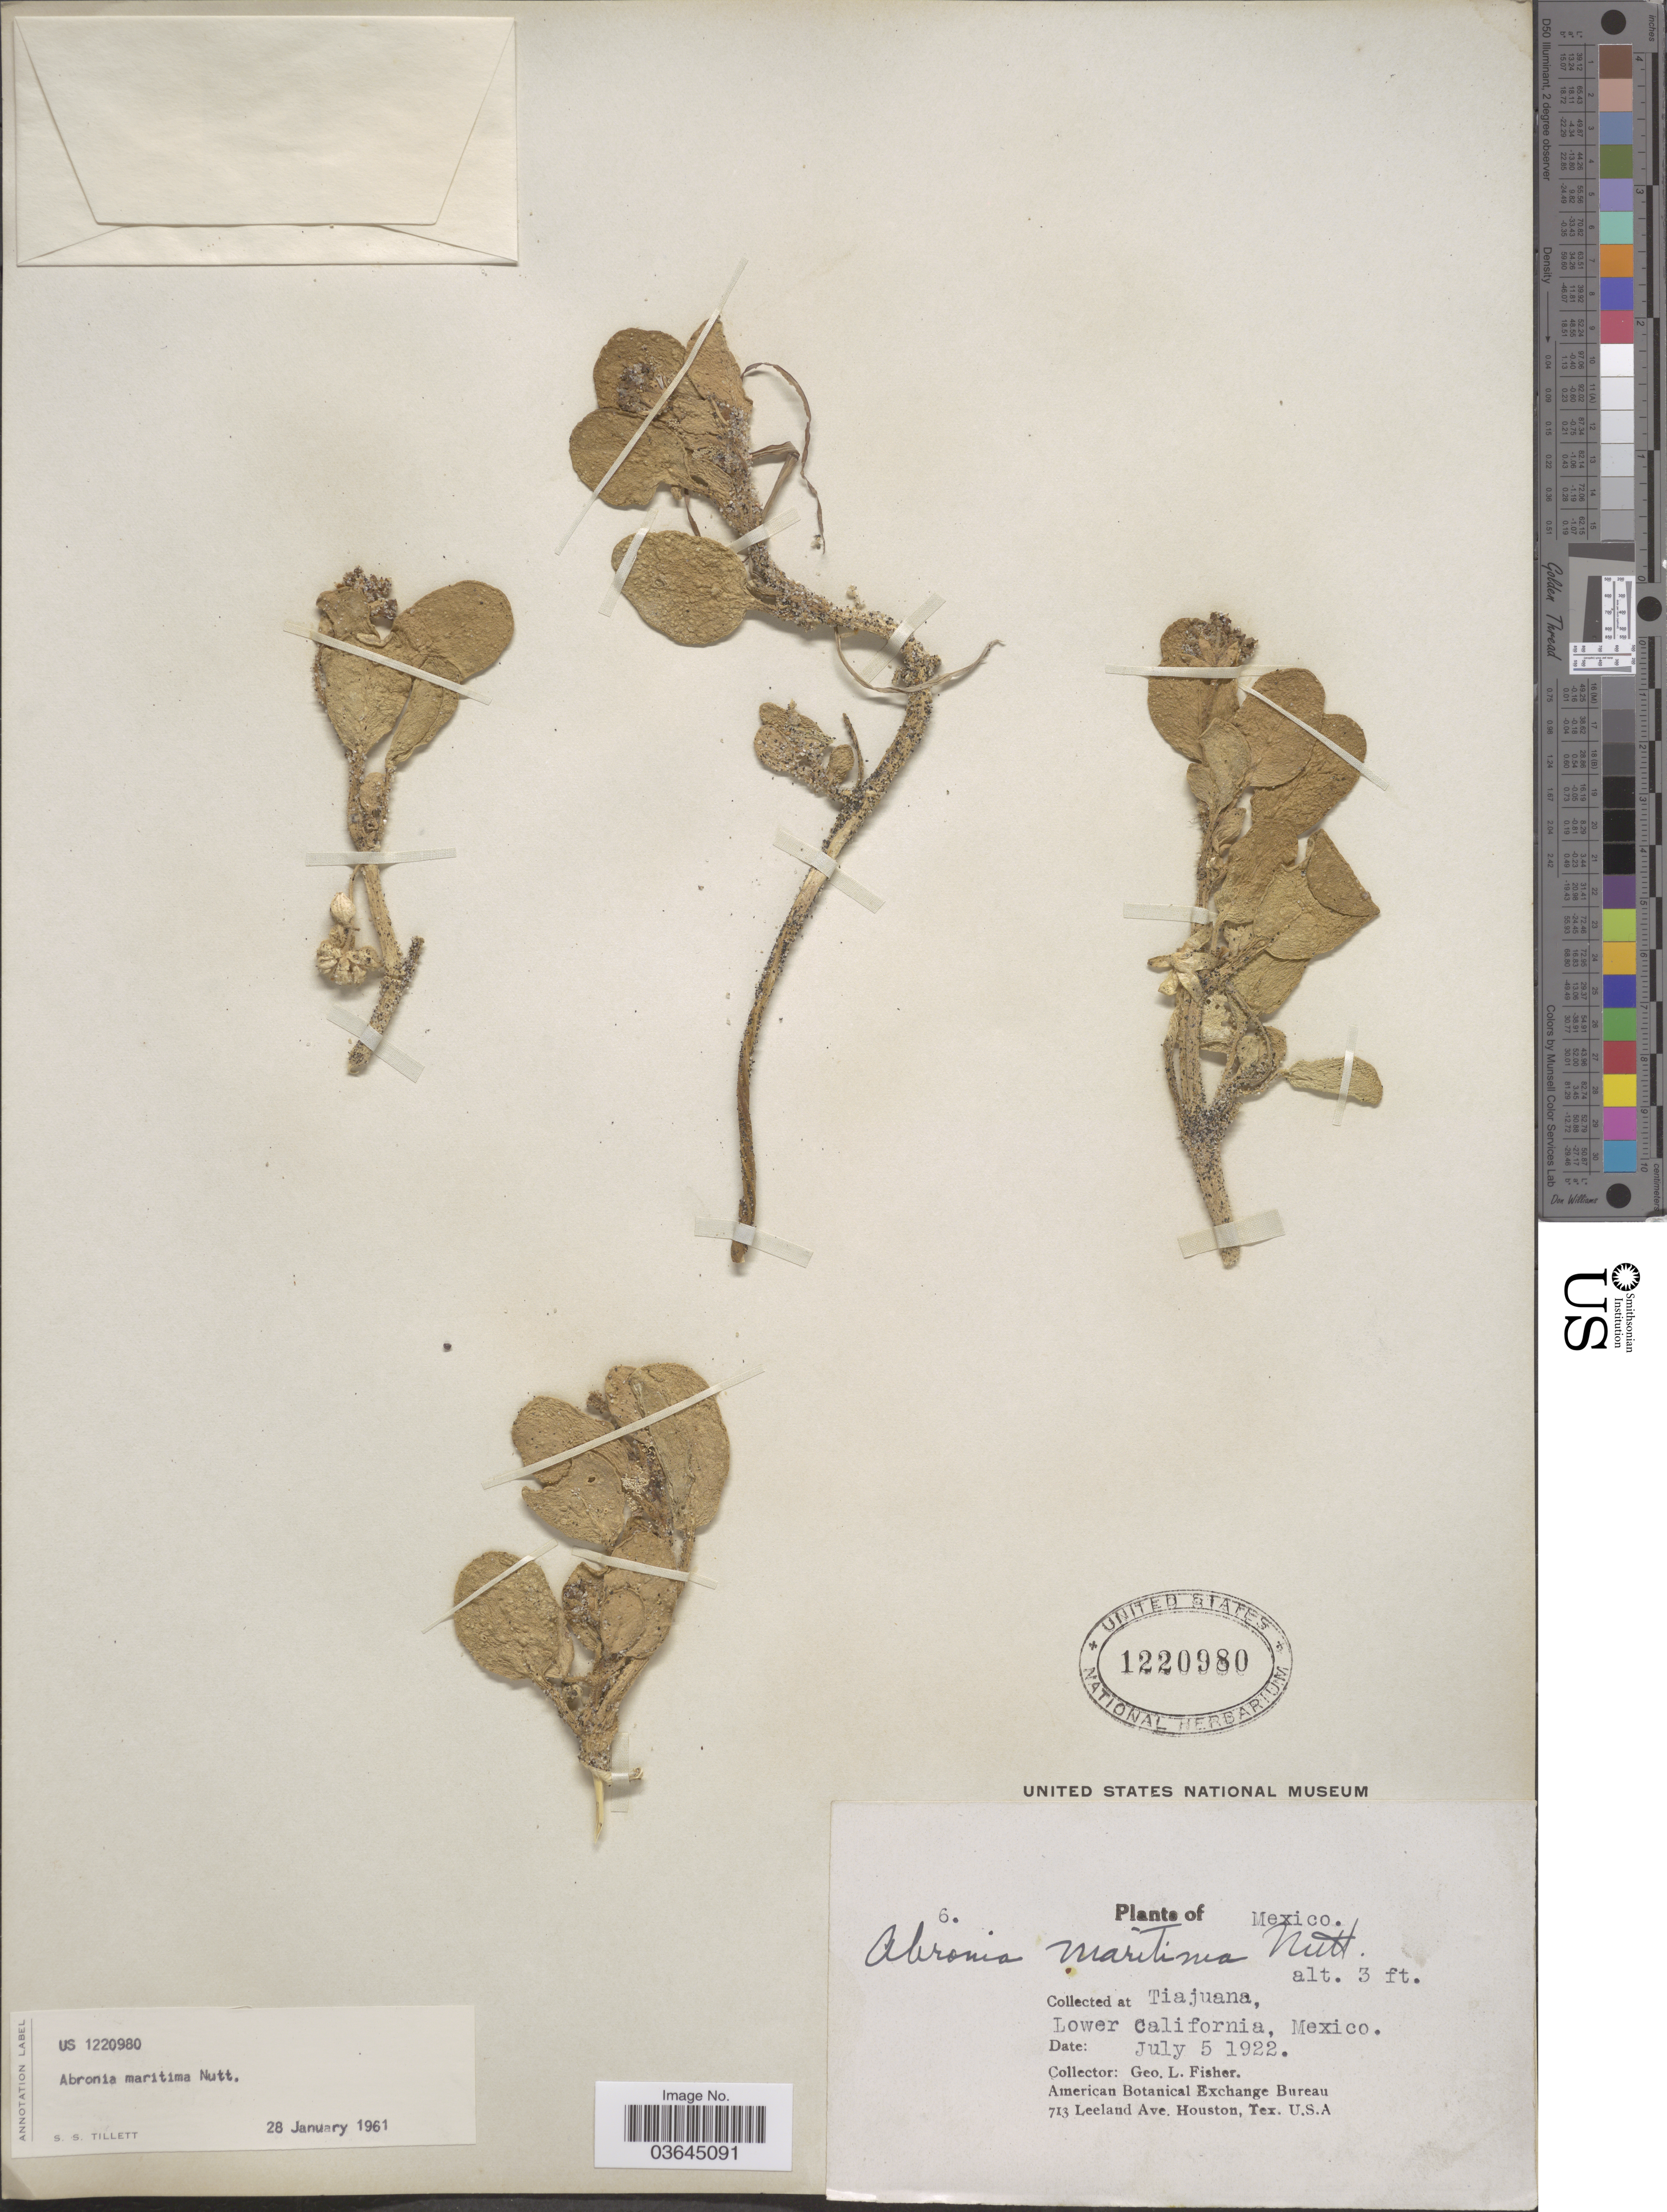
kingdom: Plantae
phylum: Tracheophyta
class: Magnoliopsida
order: Caryophyllales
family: Nyctaginaceae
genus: Abronia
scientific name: Abronia maritima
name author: Nutt. ex S. Watson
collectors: G. L. Fisher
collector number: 6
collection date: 1922-07-05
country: Mexico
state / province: Baja California Norte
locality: At Tiajuana, Lower California.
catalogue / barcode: US 1220980